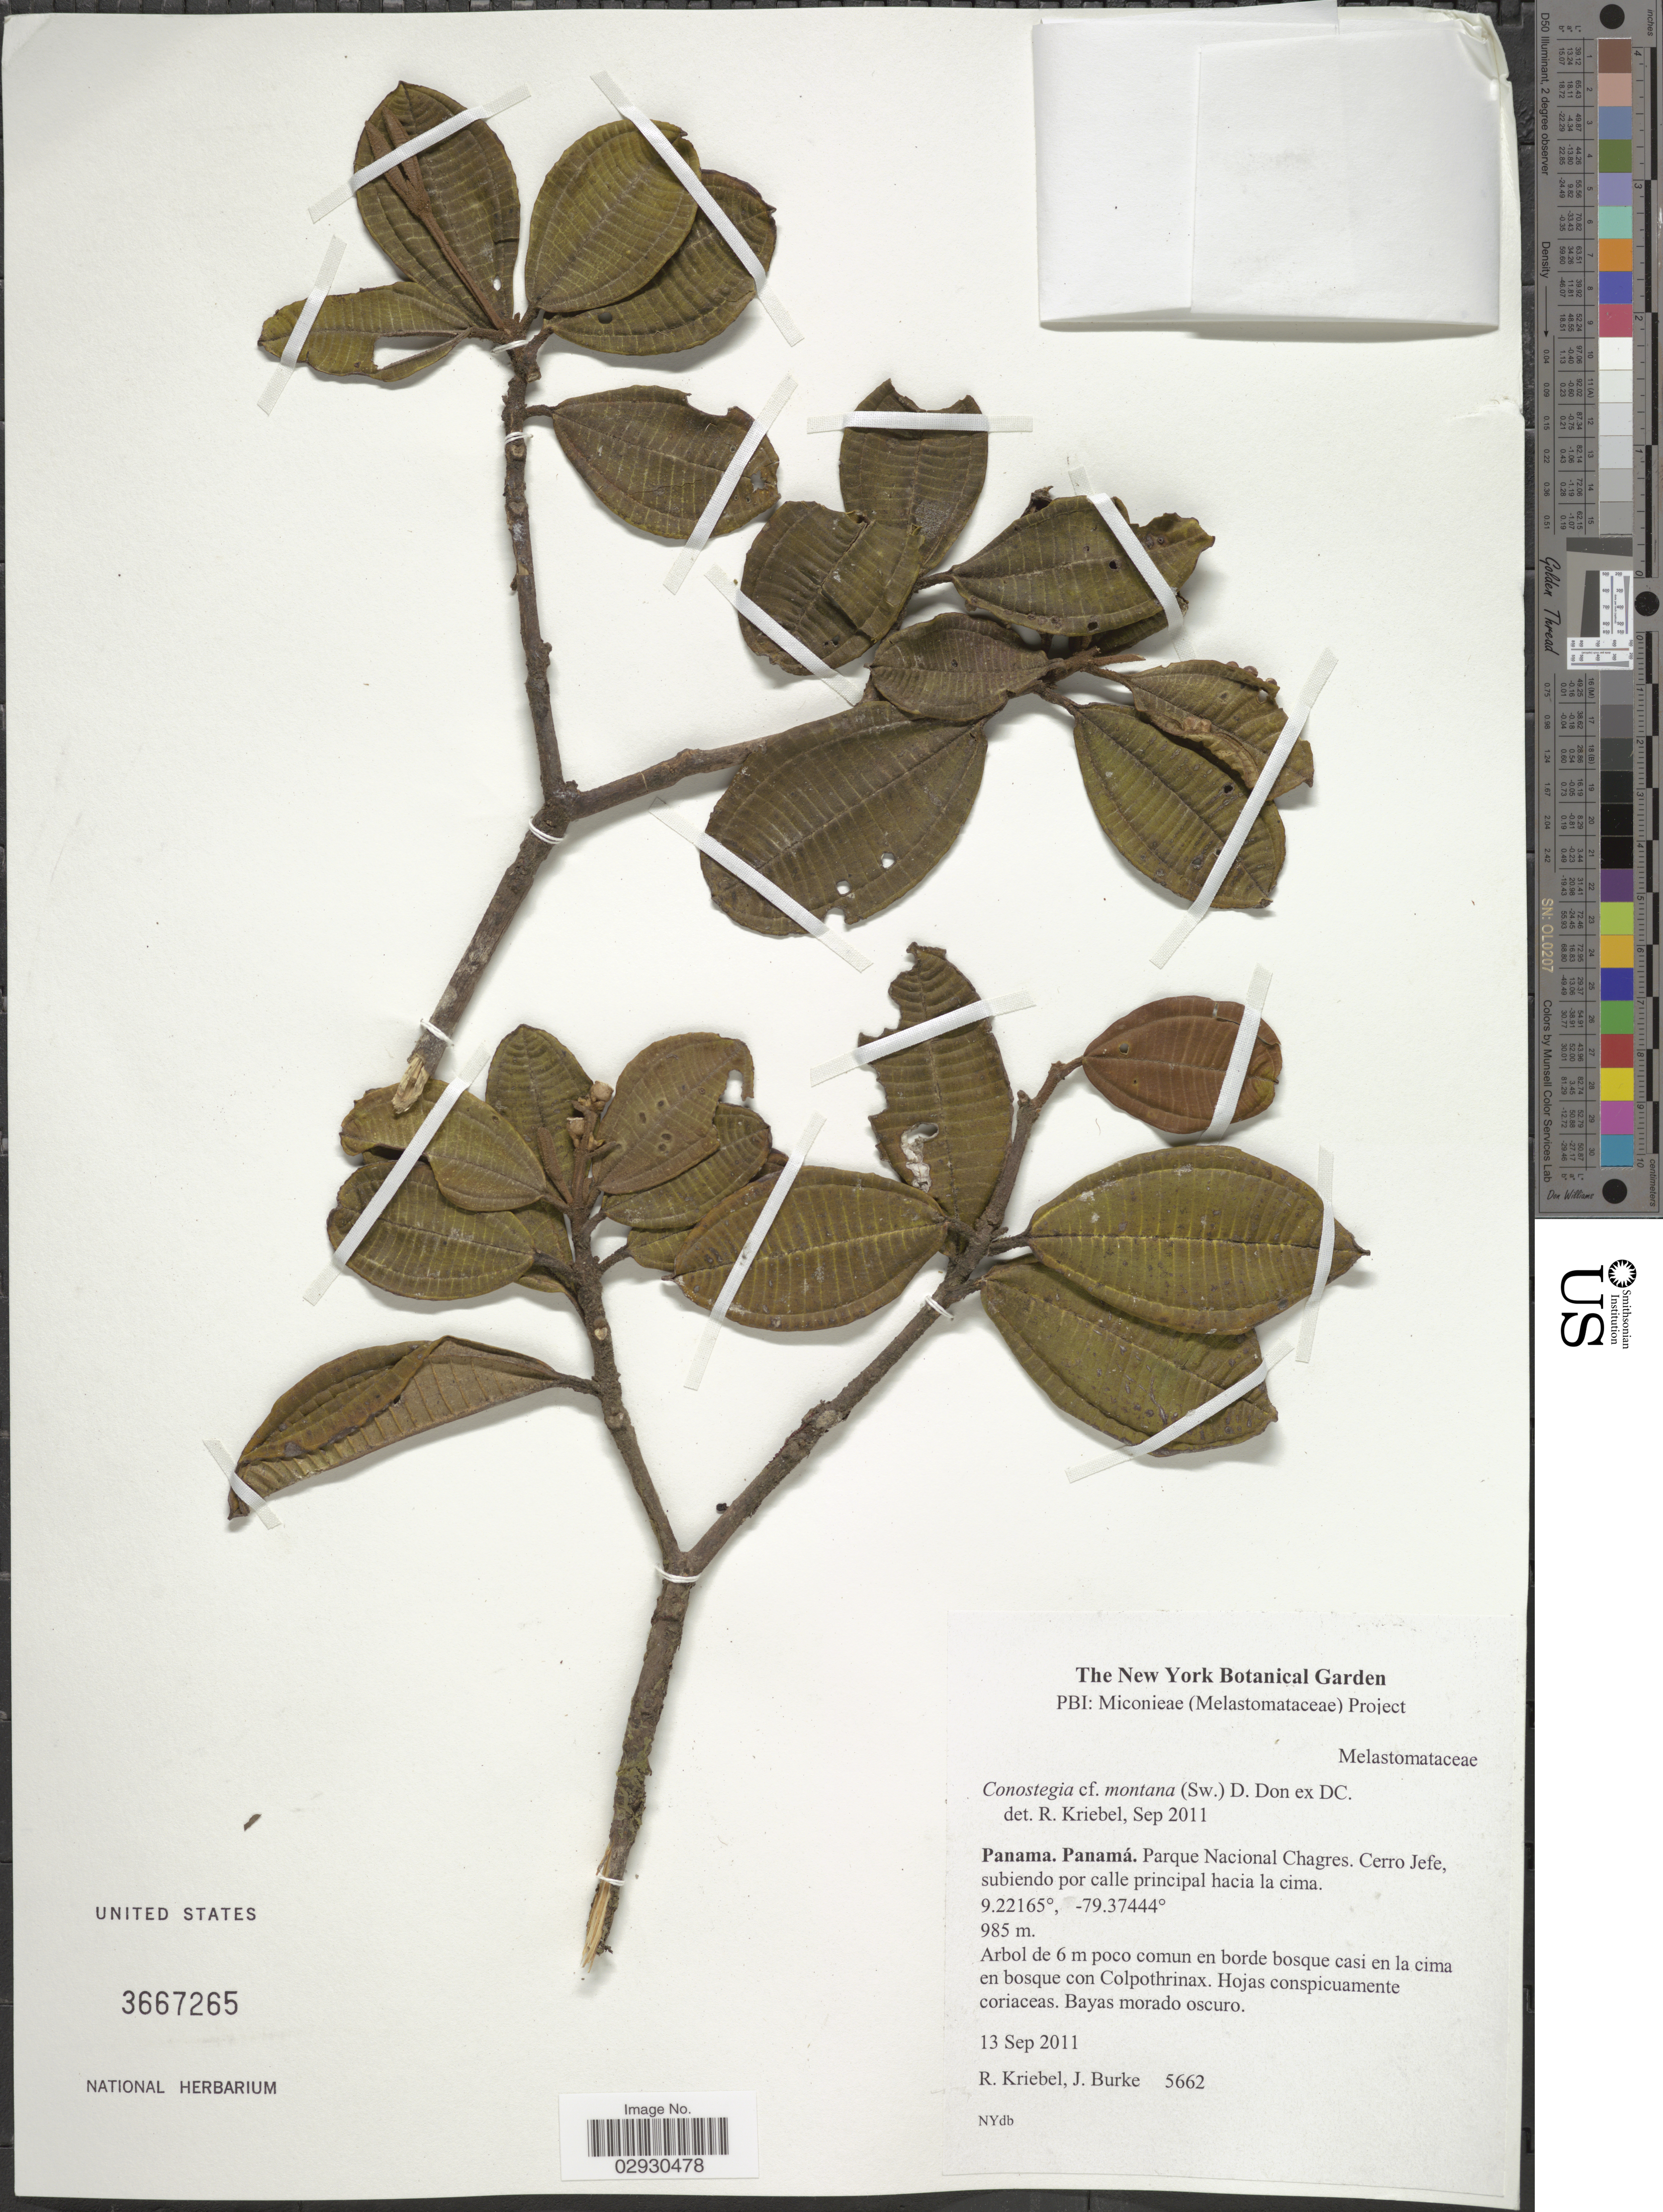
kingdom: Plantae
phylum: Tracheophyta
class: Magnoliopsida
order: Myrtales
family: Melastomataceae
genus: Conostegia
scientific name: Conostegia montana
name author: (Sw.) D. Don ex DC.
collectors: R. Kriebel & J. Burke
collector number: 5662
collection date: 2011-09-13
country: Panama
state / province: Panamá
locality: Parque Nacional Chagres, Cerro Jefe, subiendo por calle principal hacia la cima.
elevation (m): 985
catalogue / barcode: US 3667265